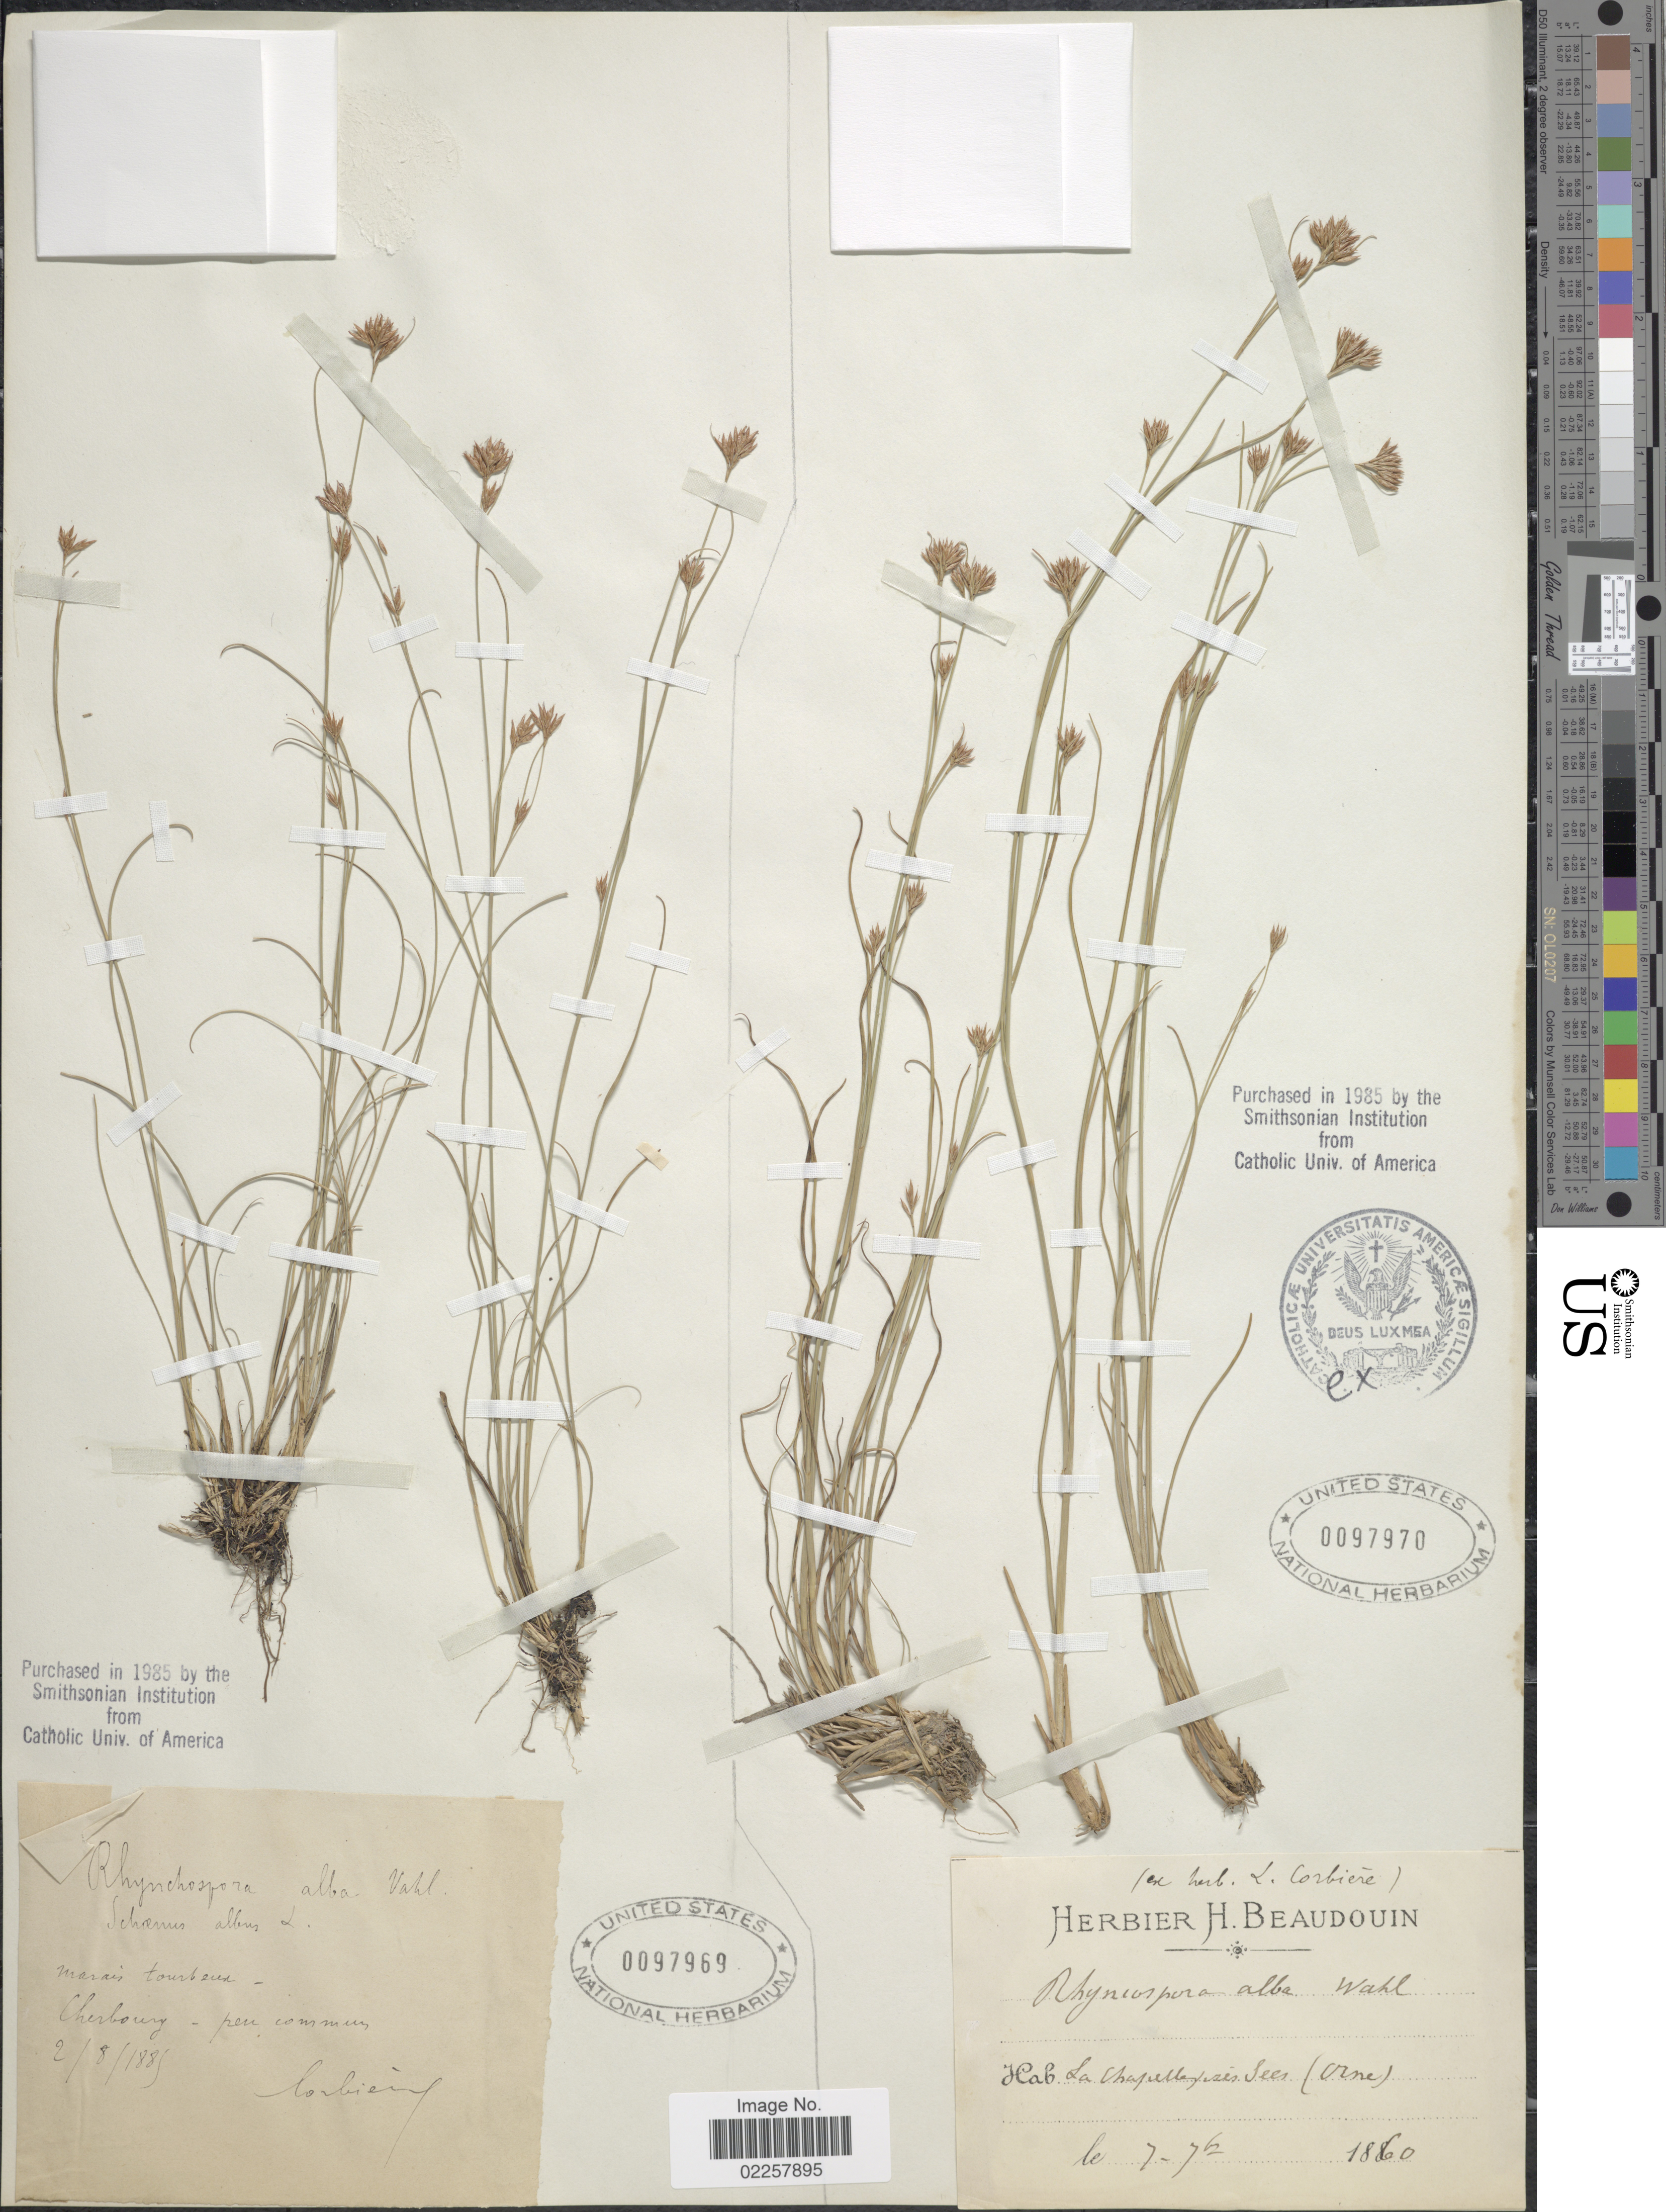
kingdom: Plantae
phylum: Tracheophyta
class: Liliopsida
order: Poales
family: Cyperaceae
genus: Rhynchospora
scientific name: Rhynchospora alba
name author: (L.) Vahl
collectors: Corbiere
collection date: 1889-08-02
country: France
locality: Marais tourbeux, Cherbourg, pres commun [interpreted]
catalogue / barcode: US 97969